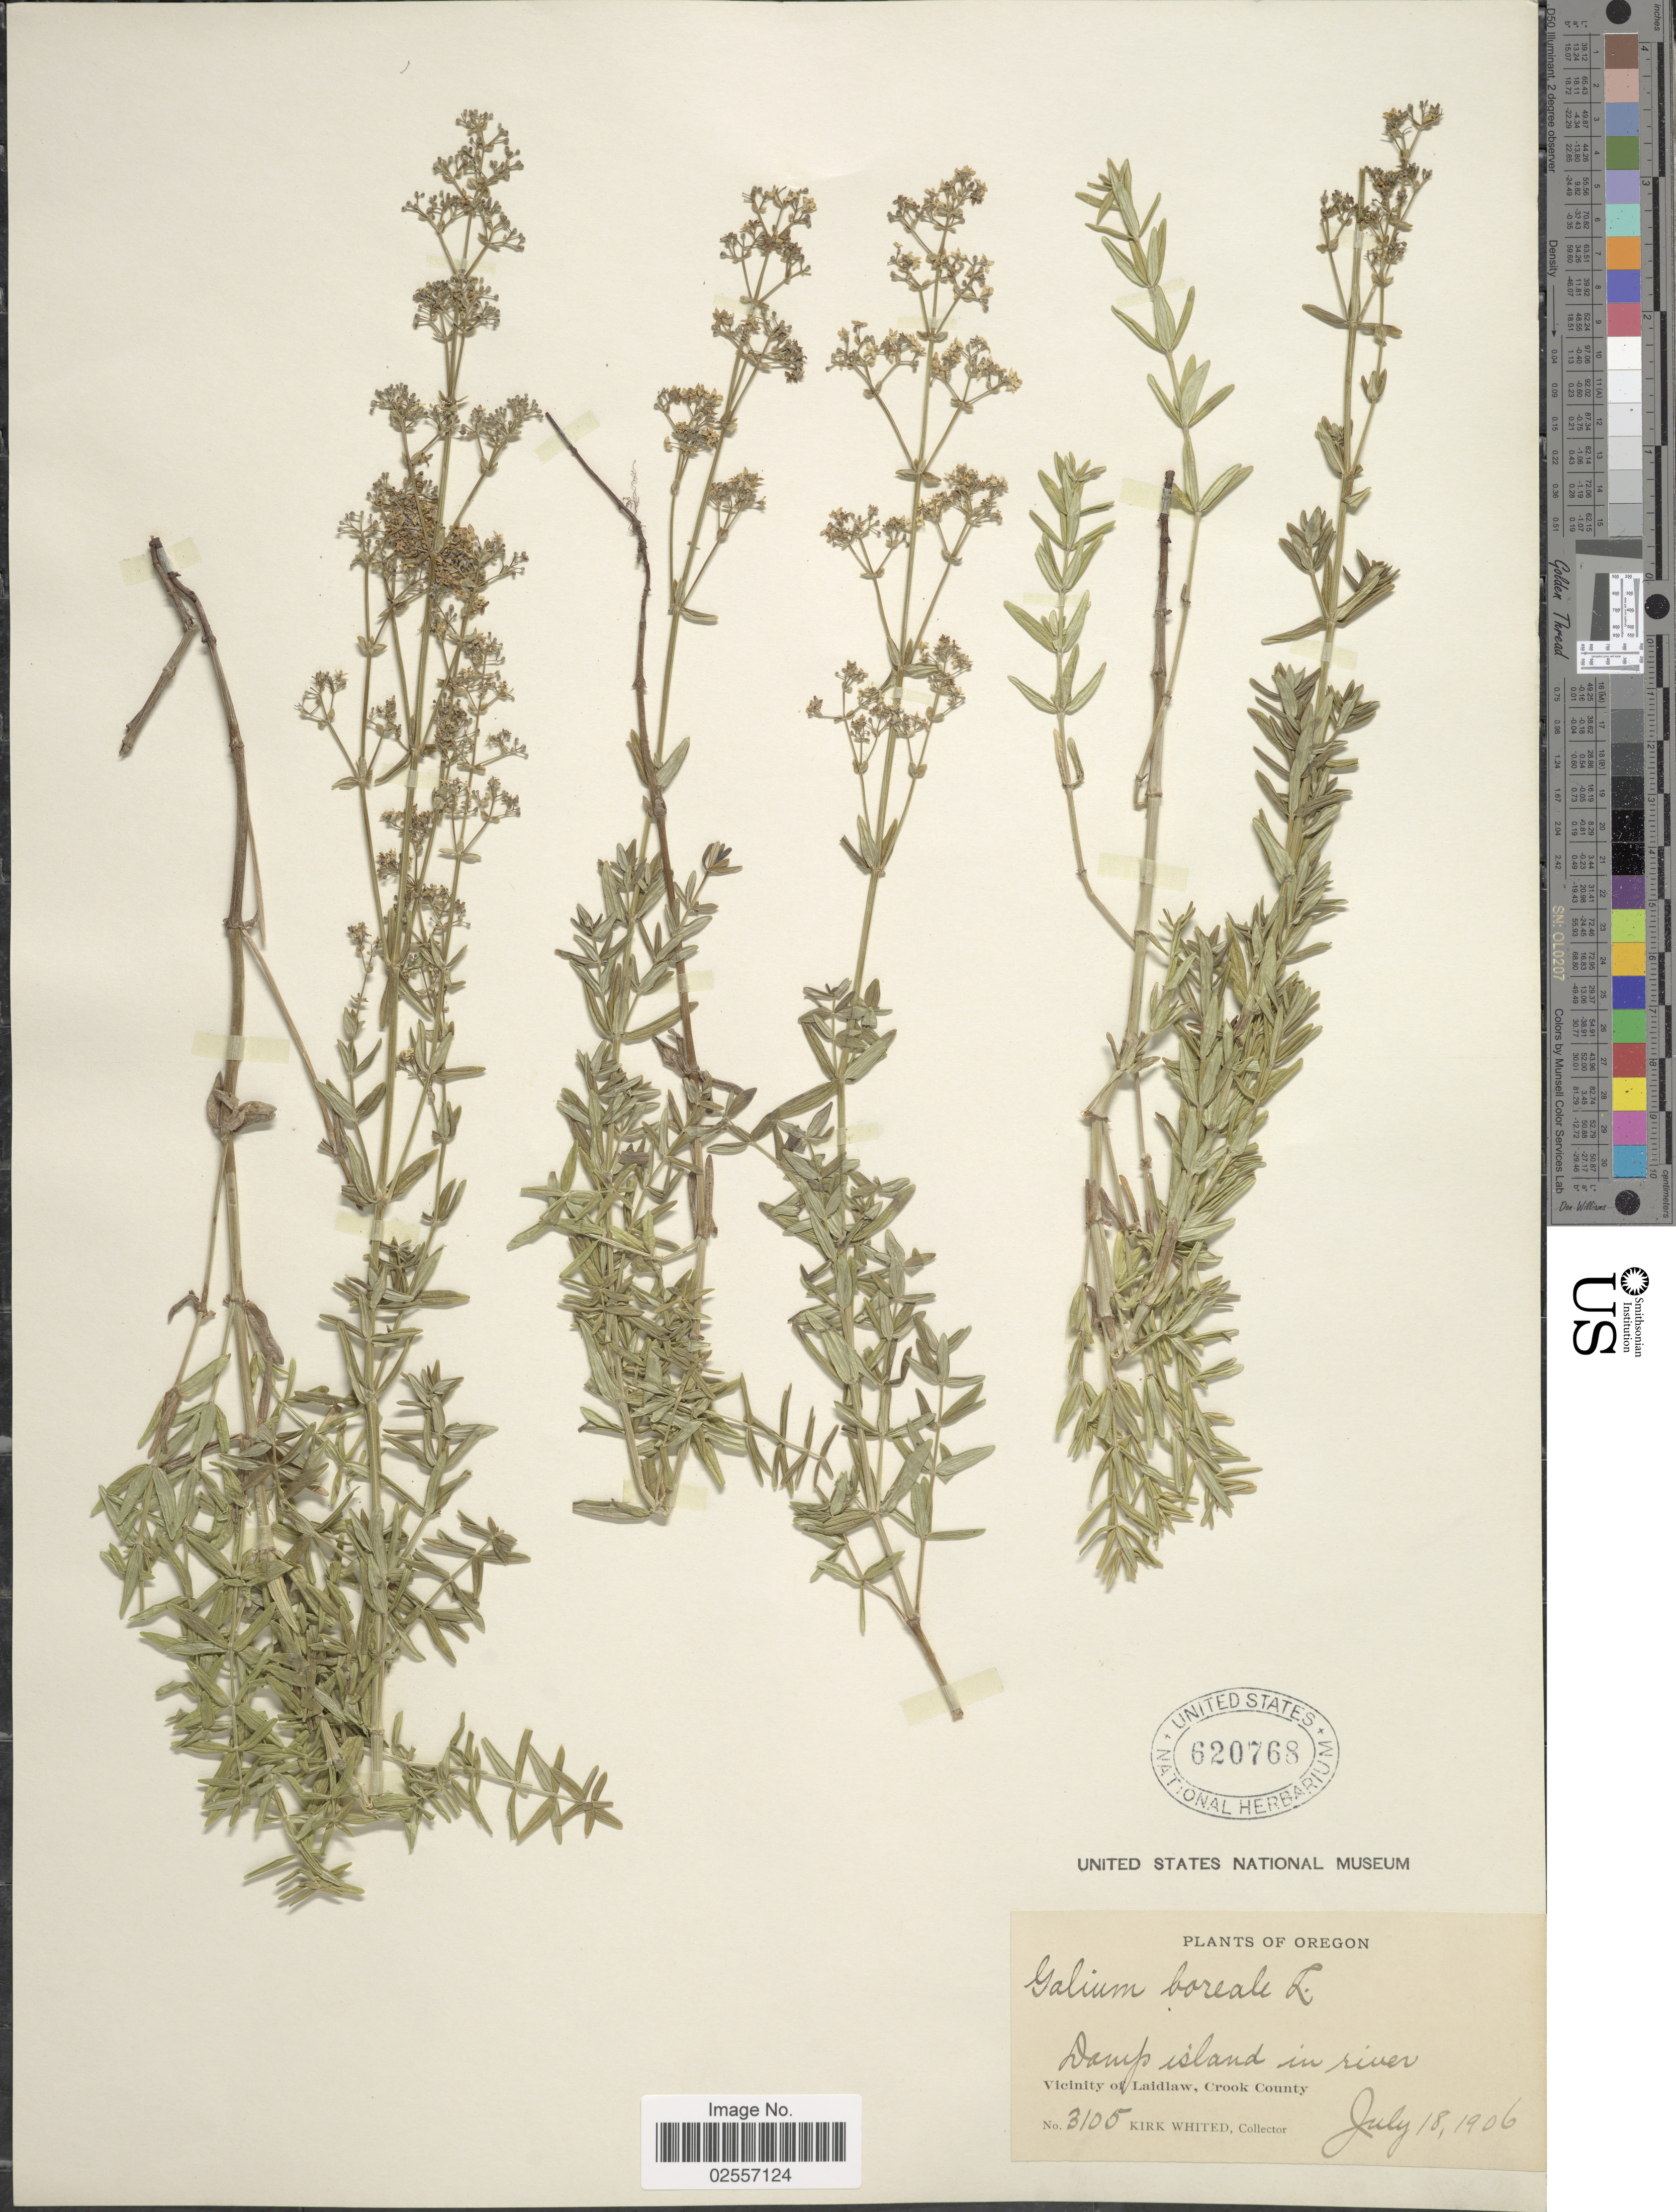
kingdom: Plantae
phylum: Tracheophyta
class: Magnoliopsida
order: Gentianales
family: Rubiaceae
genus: Galium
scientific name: Galium boreale L.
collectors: K. Whited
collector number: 3105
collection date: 1906-07-18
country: United States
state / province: Oregon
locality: Vicinity of Laidlaw, Crook County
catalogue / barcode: US 620768